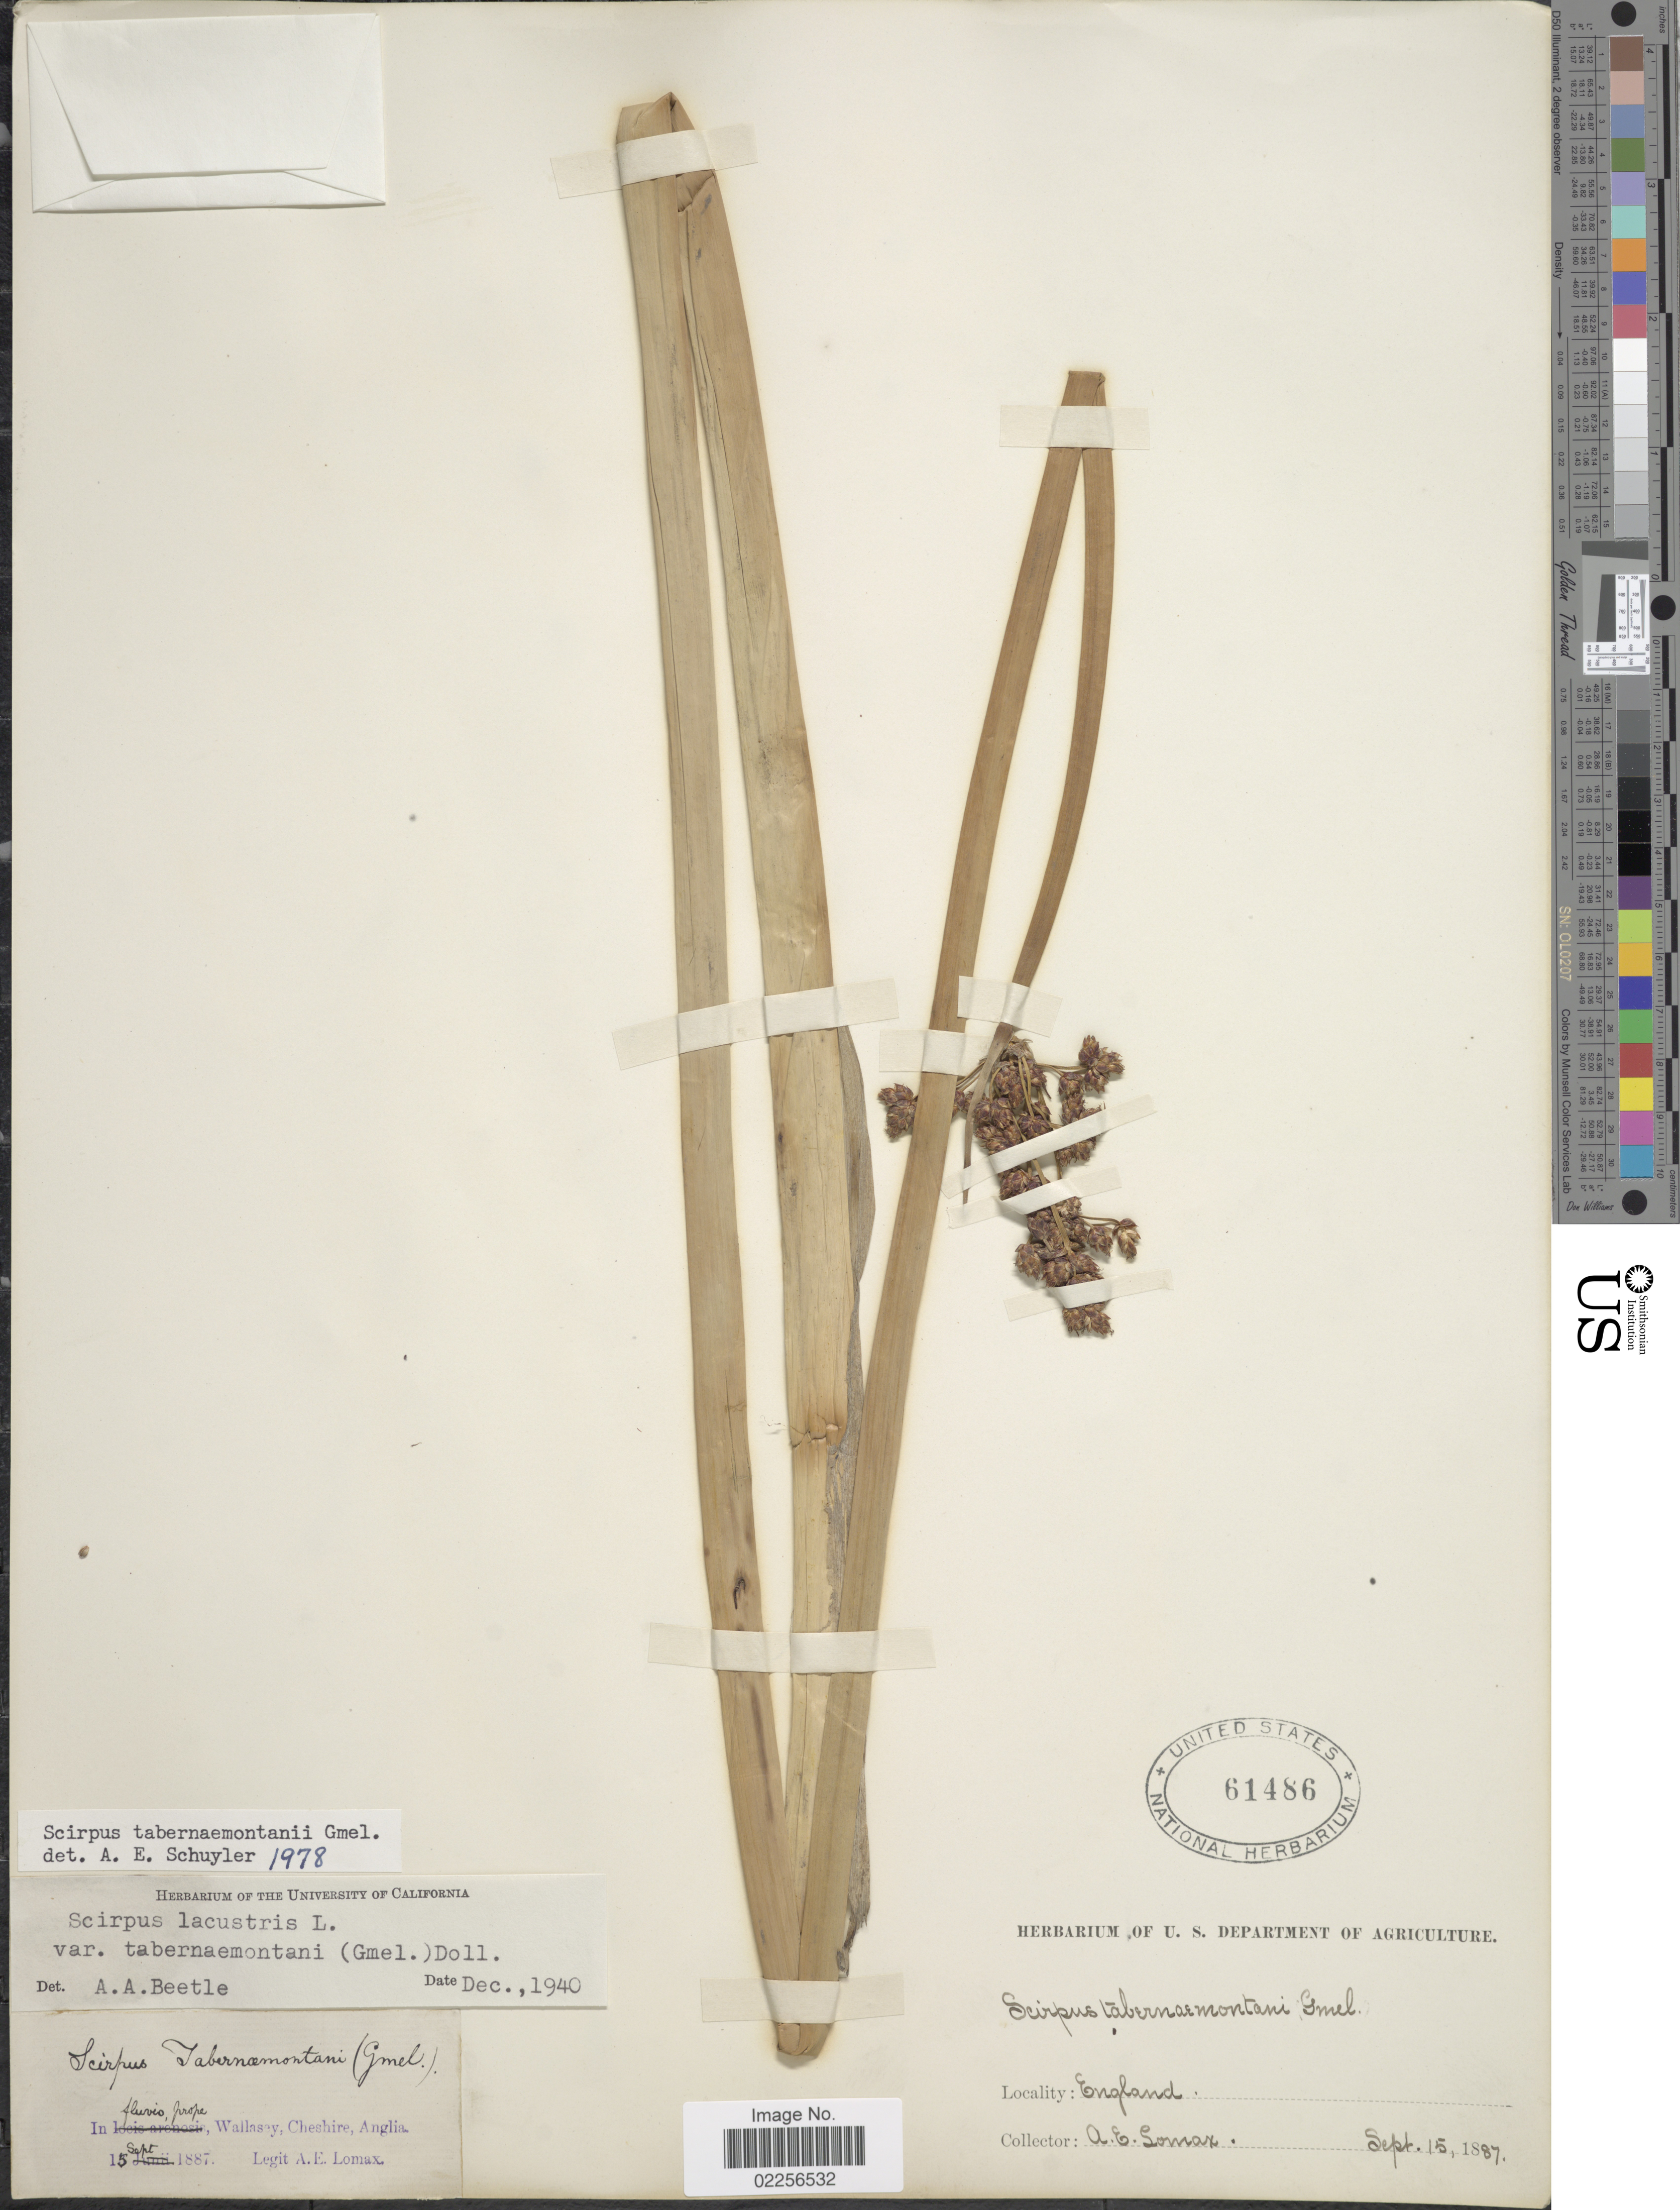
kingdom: Plantae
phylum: Tracheophyta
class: Liliopsida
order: Poales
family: Cyperaceae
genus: Schoenoplectus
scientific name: Schoenoplectus tabernaemontani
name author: (C.C. Gmel.) Palla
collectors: A. Lomax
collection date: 1887-09-15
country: United Kingdom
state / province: England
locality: Prope Wallasey, Cheshire, Anglia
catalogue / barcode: US 61486